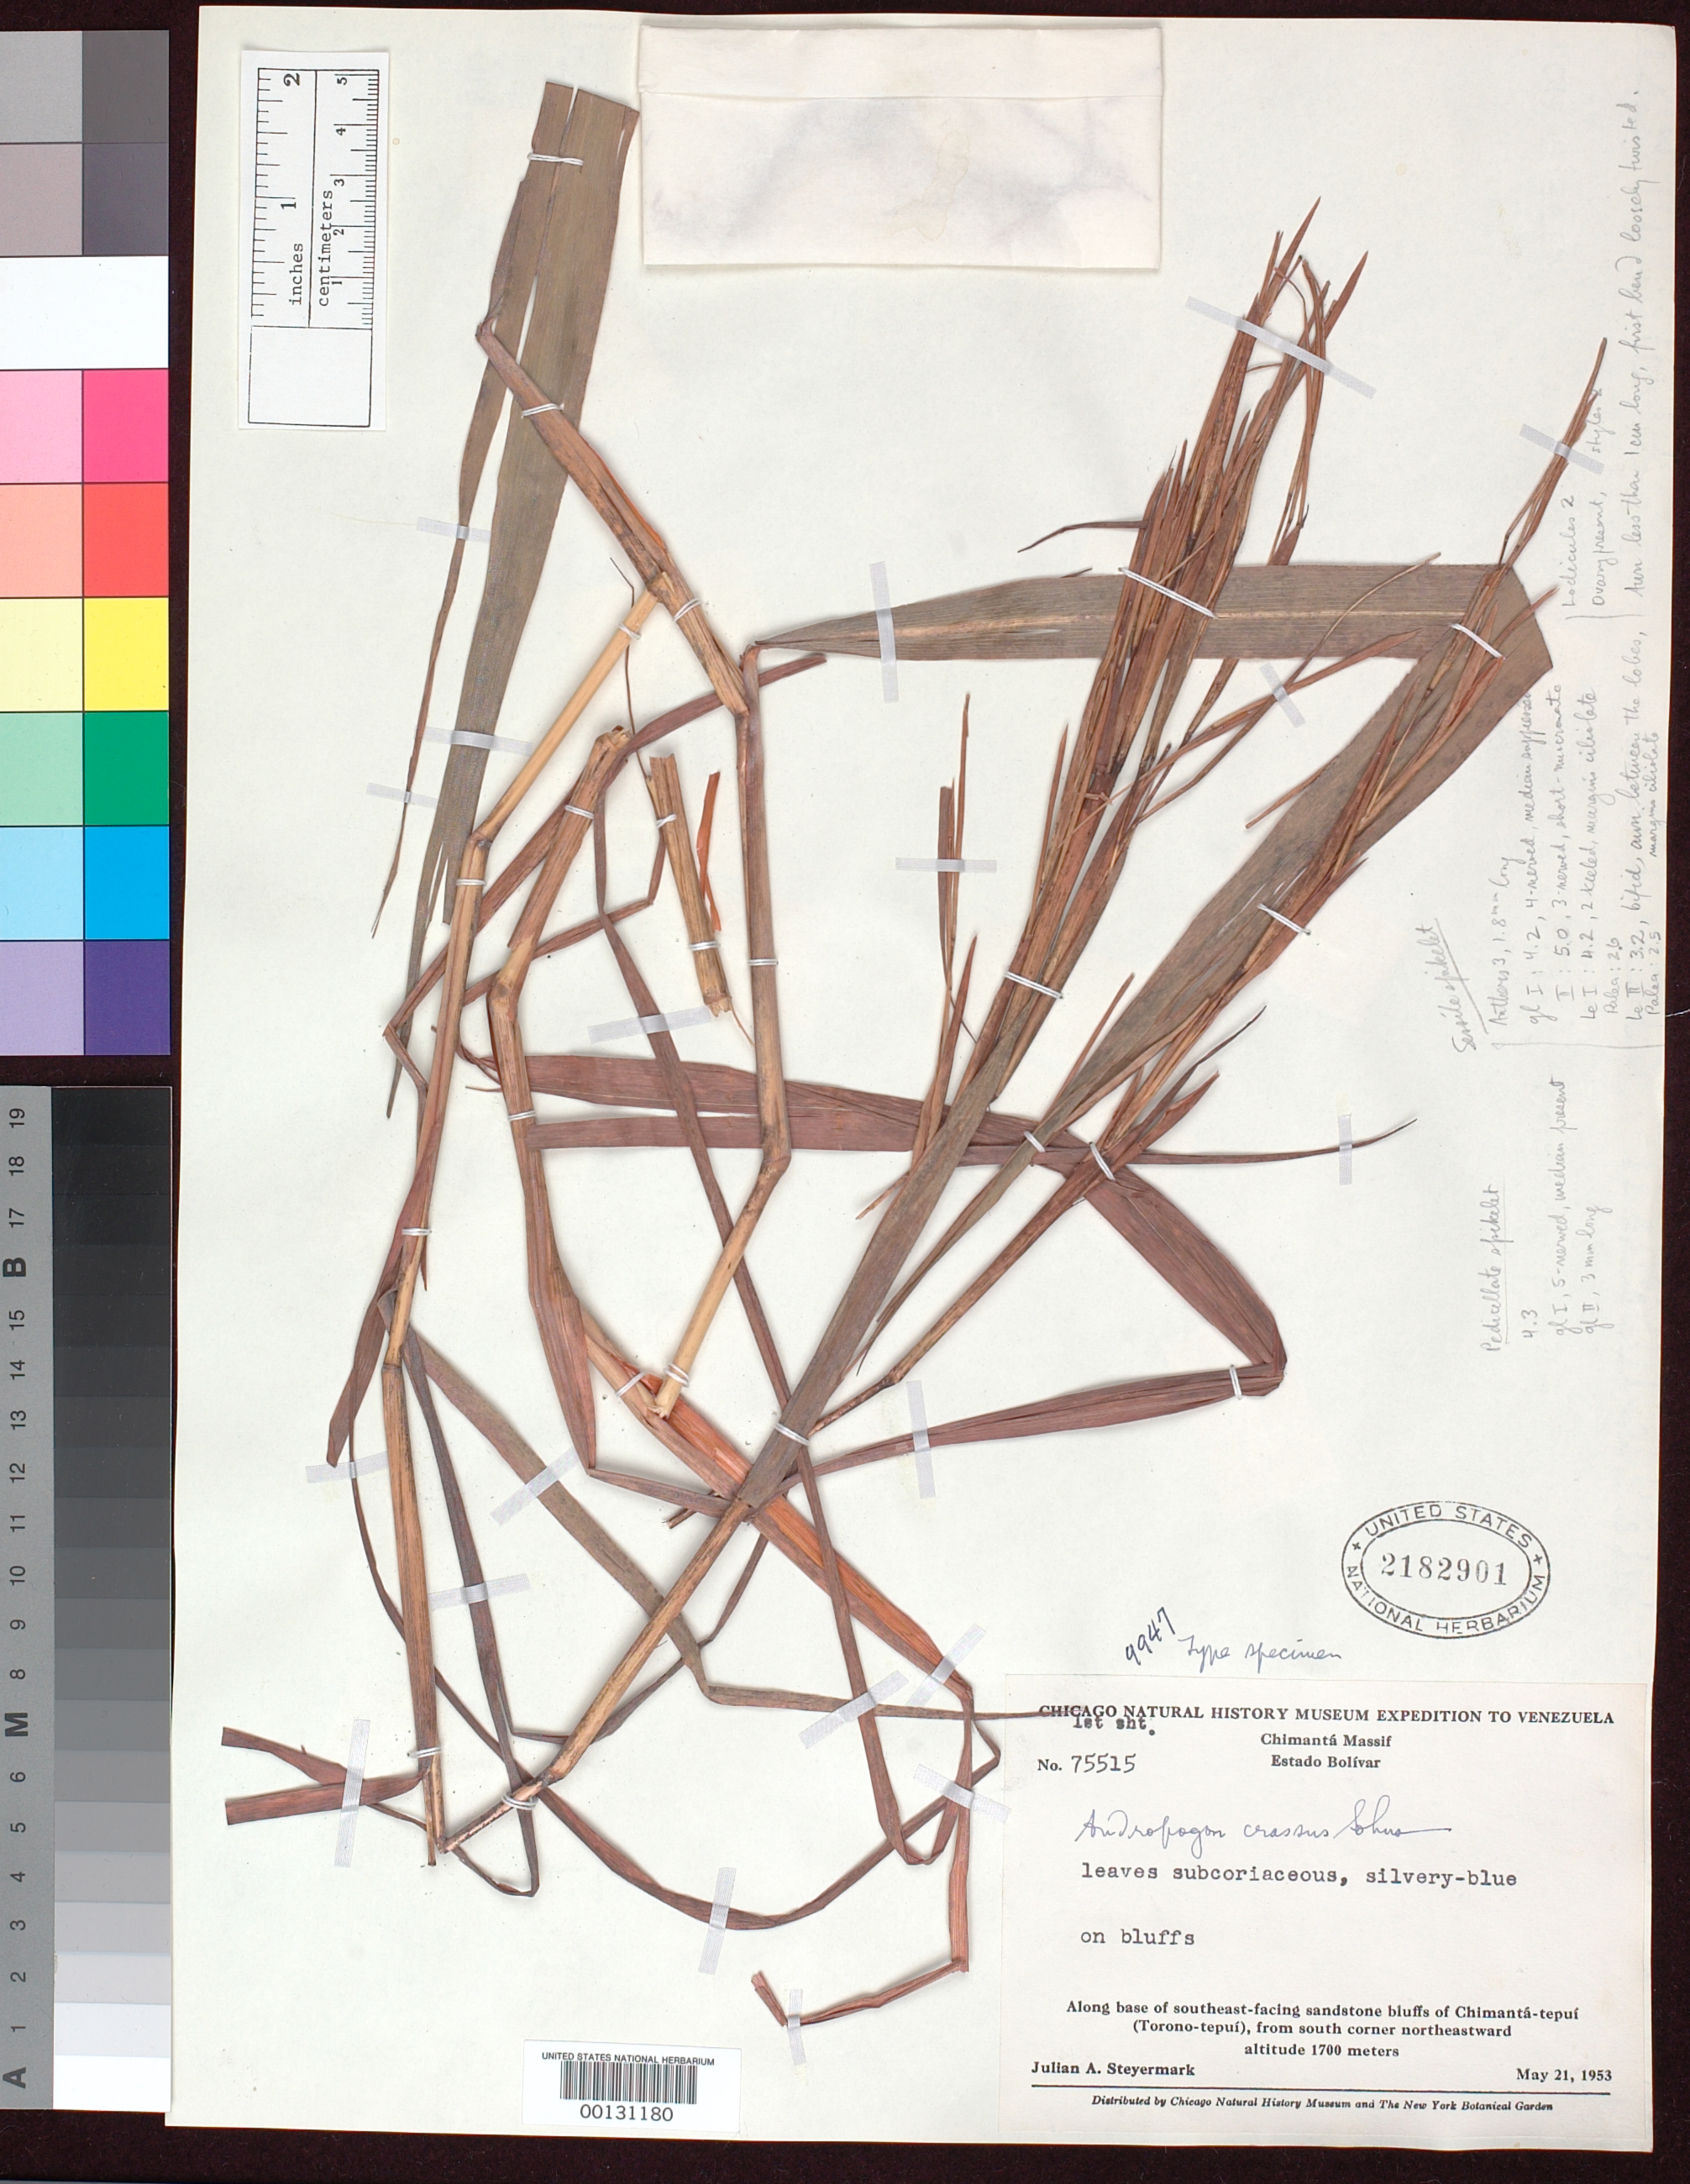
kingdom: Plantae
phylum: Tracheophyta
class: Liliopsida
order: Poales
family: Poaceae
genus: Andropogon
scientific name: Andropogon crassus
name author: Sohns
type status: Holotype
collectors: J. Steyermark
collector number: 75515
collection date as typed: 21 May 1953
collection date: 1953-05-21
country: Venezuela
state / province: Bolivar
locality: Along SE bluffs of Chimanta-tepui (Torono- tepui), Chimanta Massif.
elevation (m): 1700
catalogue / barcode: US 2182901